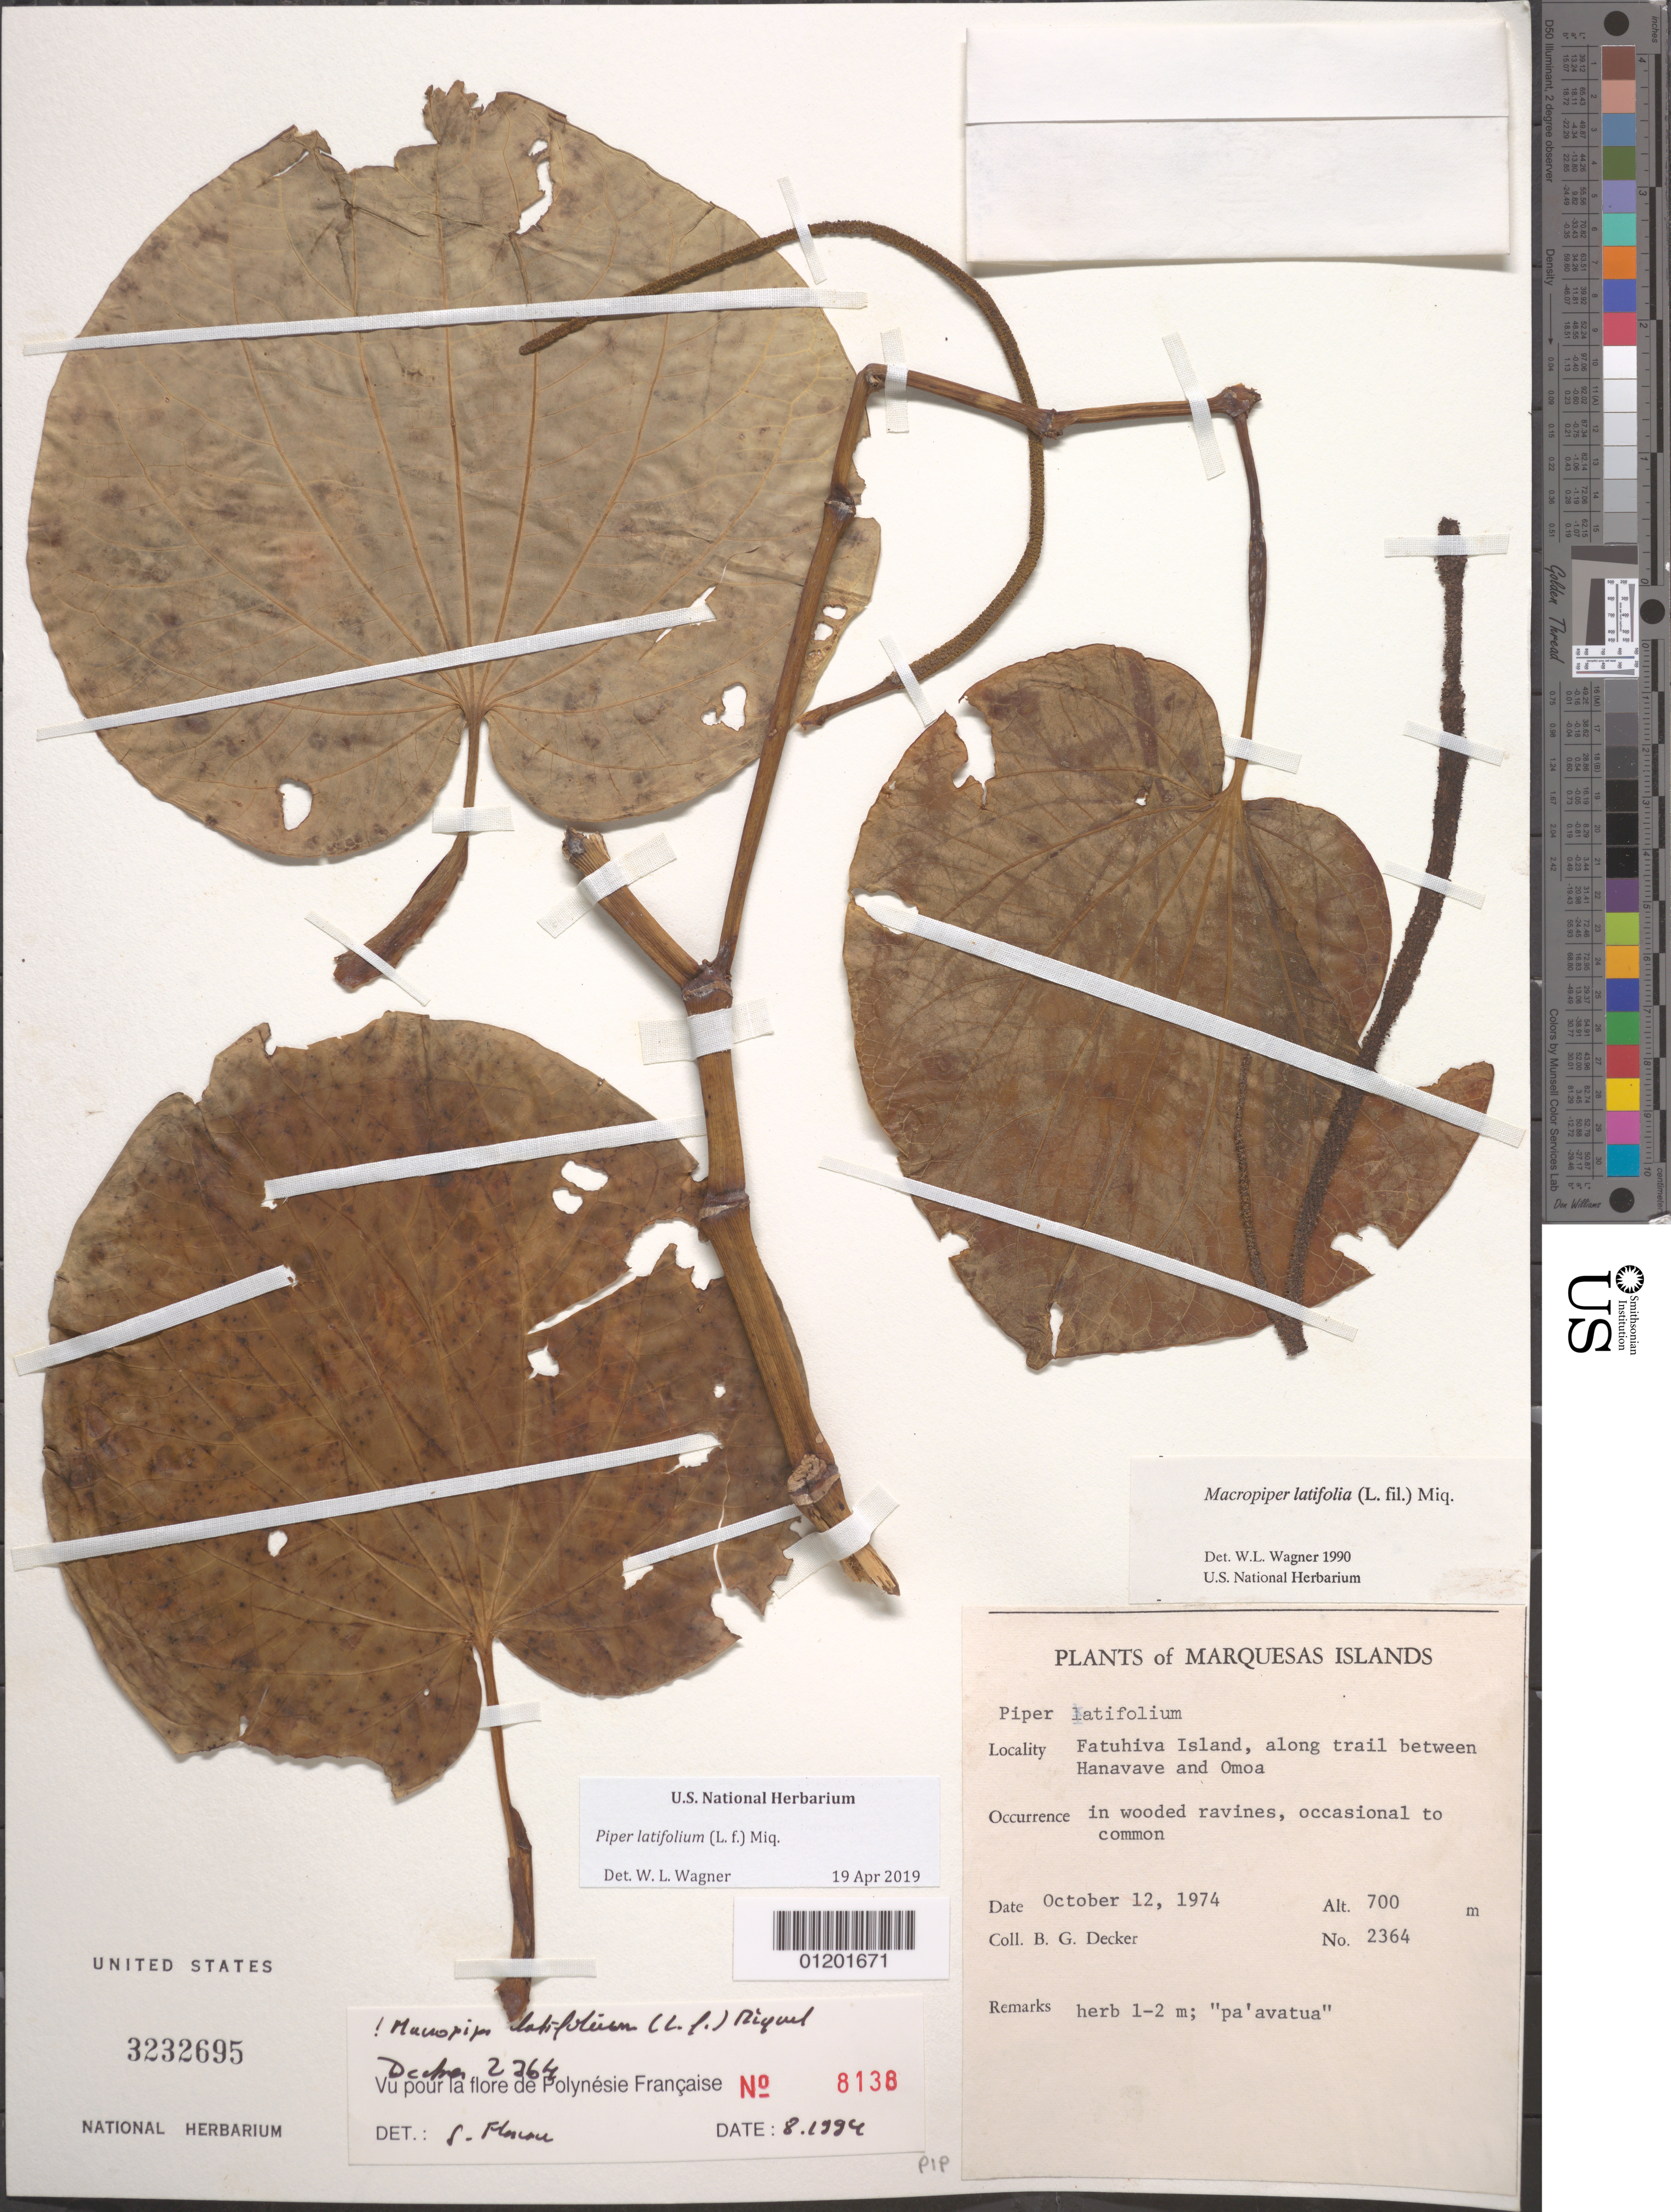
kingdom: Plantae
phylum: Tracheophyta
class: Magnoliopsida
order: Piperales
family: Piperaceae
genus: Piper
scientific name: Piper latifolium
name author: L. f.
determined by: Wagner, W. L., (BOT), Smithsonian Institution - National Museum of Natural History (UNITED STATES)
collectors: B. G. Decker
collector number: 2364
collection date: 1974-10-12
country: French Polynesia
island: Fatu Hiva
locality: along trail between Hanavave and 'Omo'a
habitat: In wooded ravines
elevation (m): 700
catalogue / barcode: US 3232695